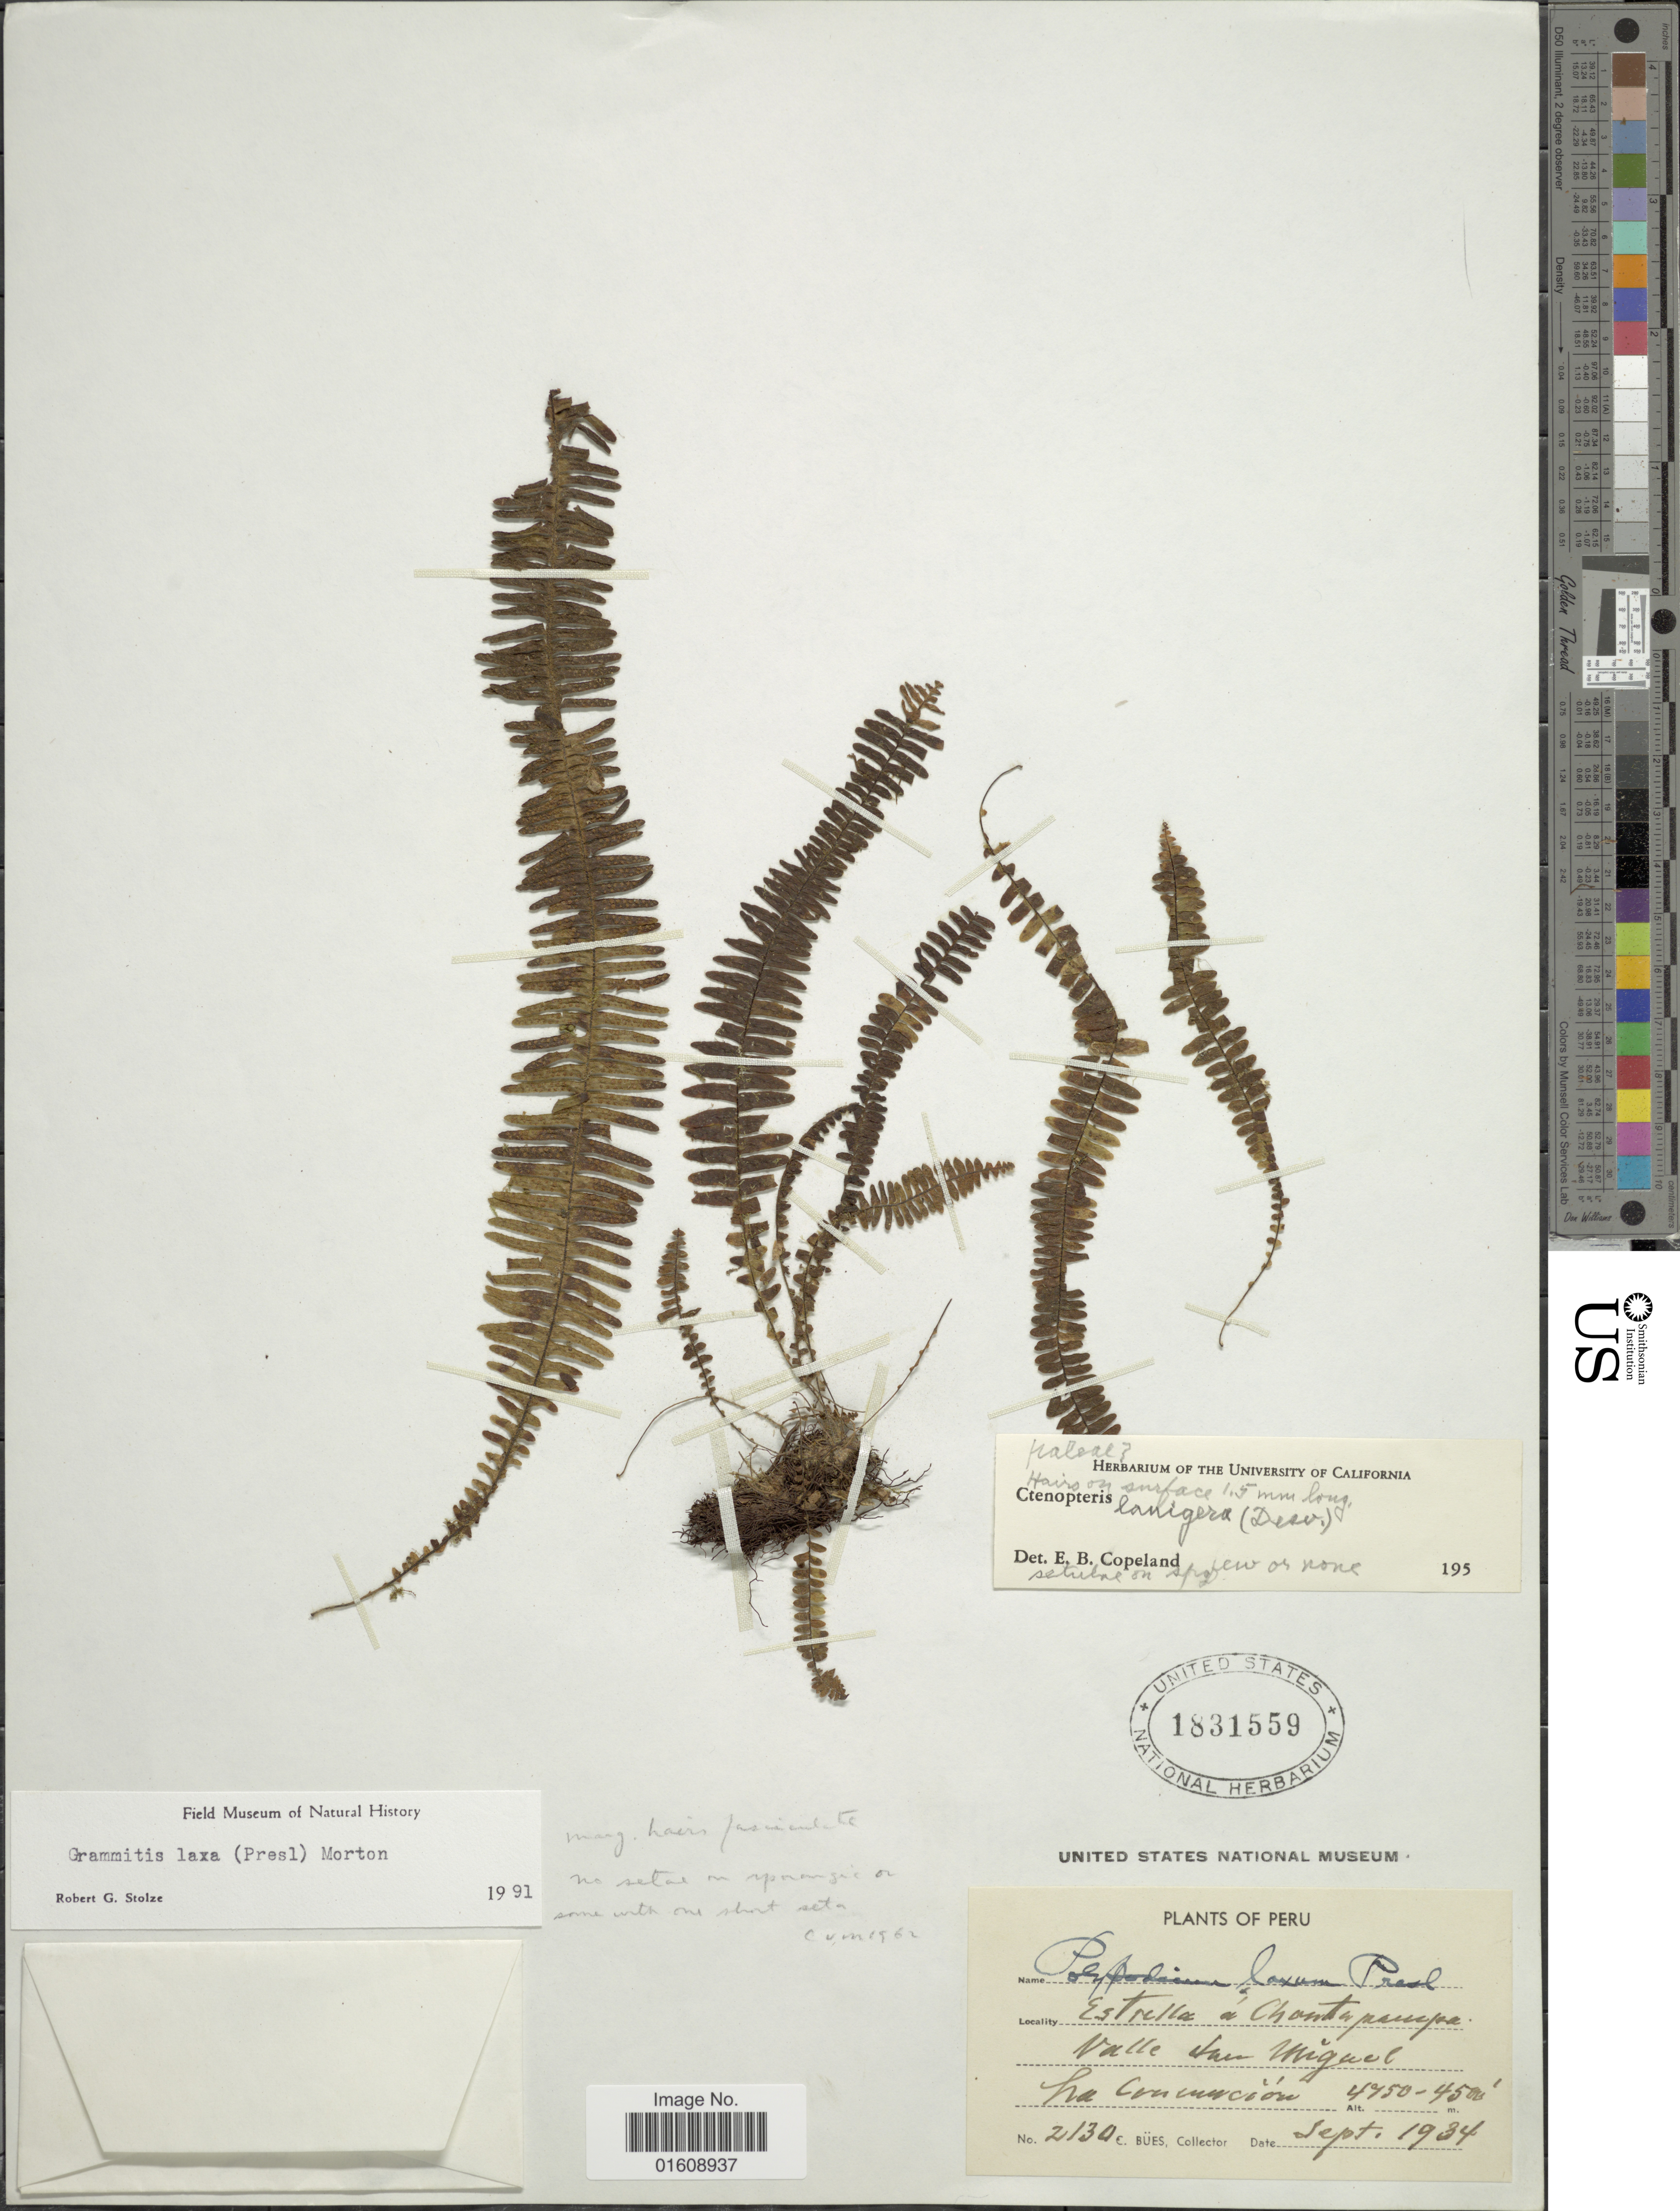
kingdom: Plantae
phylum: Tracheophyta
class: Polypodiopsida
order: Polypodiales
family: Polypodiaceae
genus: Alansmia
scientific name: Alansmia laxa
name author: (C. Presl) Moguel & M. Kessler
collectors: C. Bues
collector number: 2134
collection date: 1934-09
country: Peru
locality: Peru, Estrella a Chontapampa, Valle San Miguel, La Convención.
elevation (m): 1265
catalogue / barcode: US 1831559